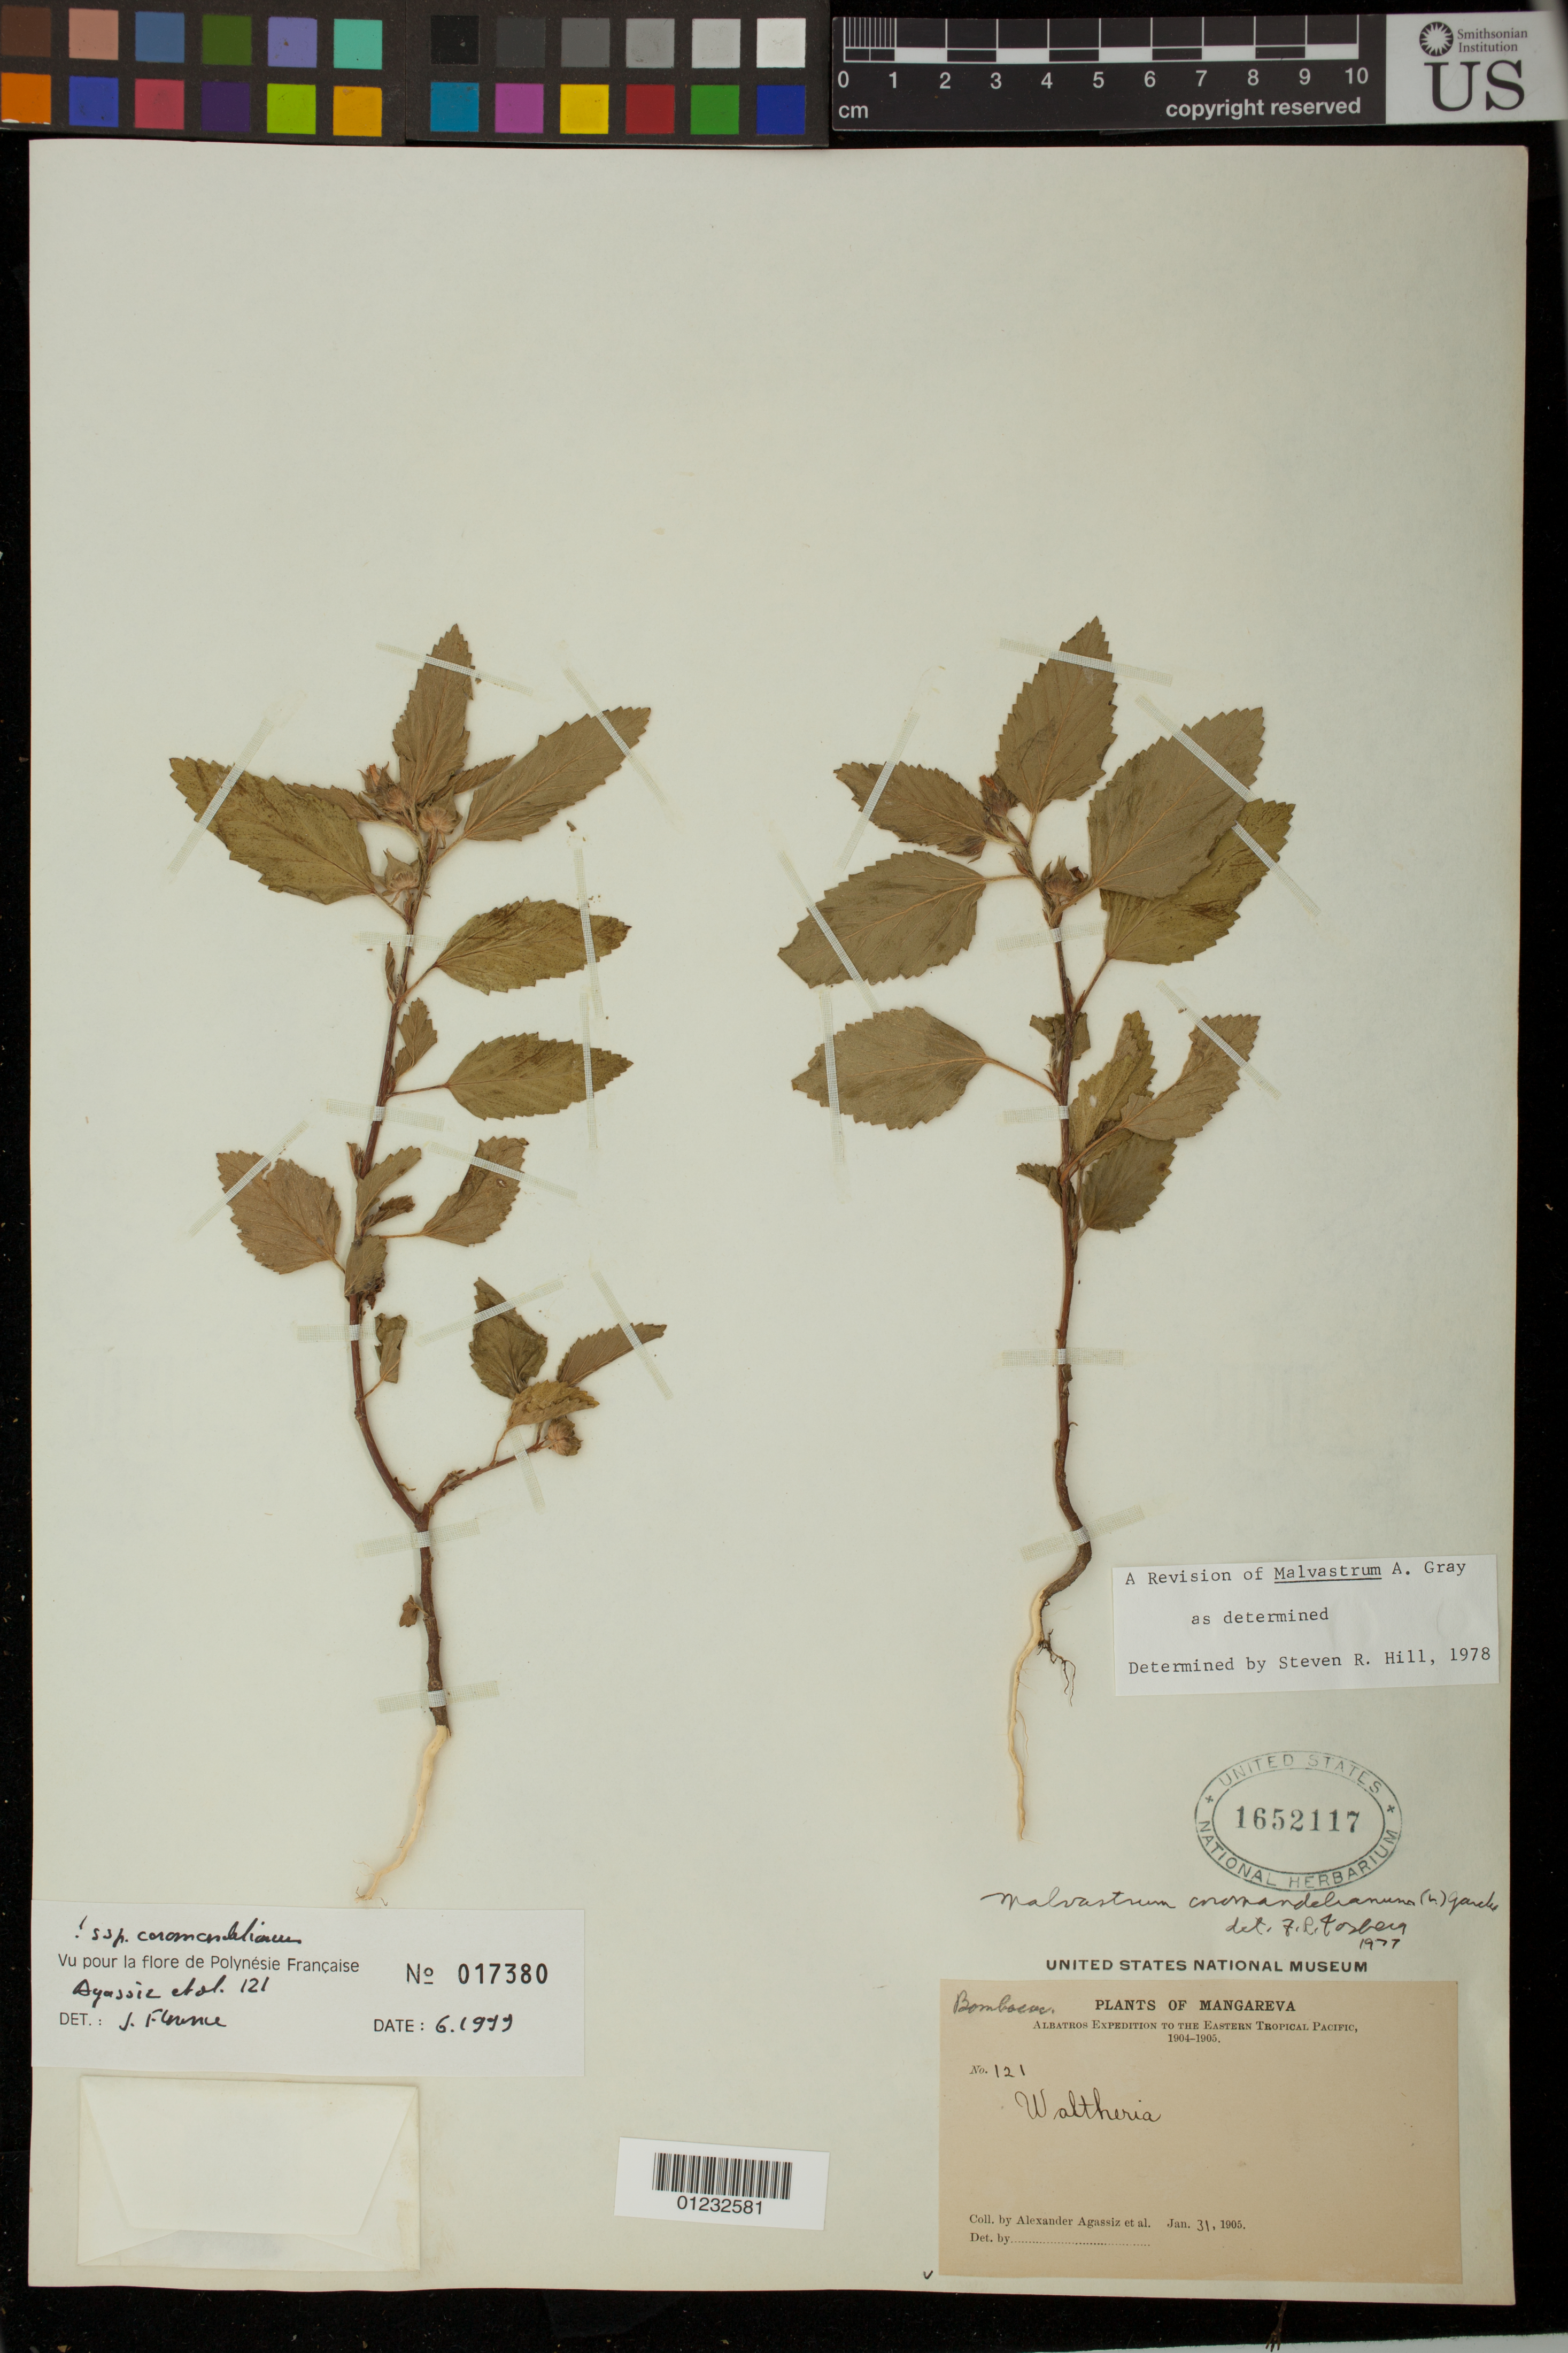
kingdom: Plantae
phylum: Tracheophyta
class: Magnoliopsida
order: Malvales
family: Malvaceae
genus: Malvastrum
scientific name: Malvastrum coromandelianum subsp. coromandelianum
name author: (L.) Garcke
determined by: Florence, J.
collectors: A. E. Agassiz et al.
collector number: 121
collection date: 1905-01-31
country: French Polynesia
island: Mangareva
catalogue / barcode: US 1652117